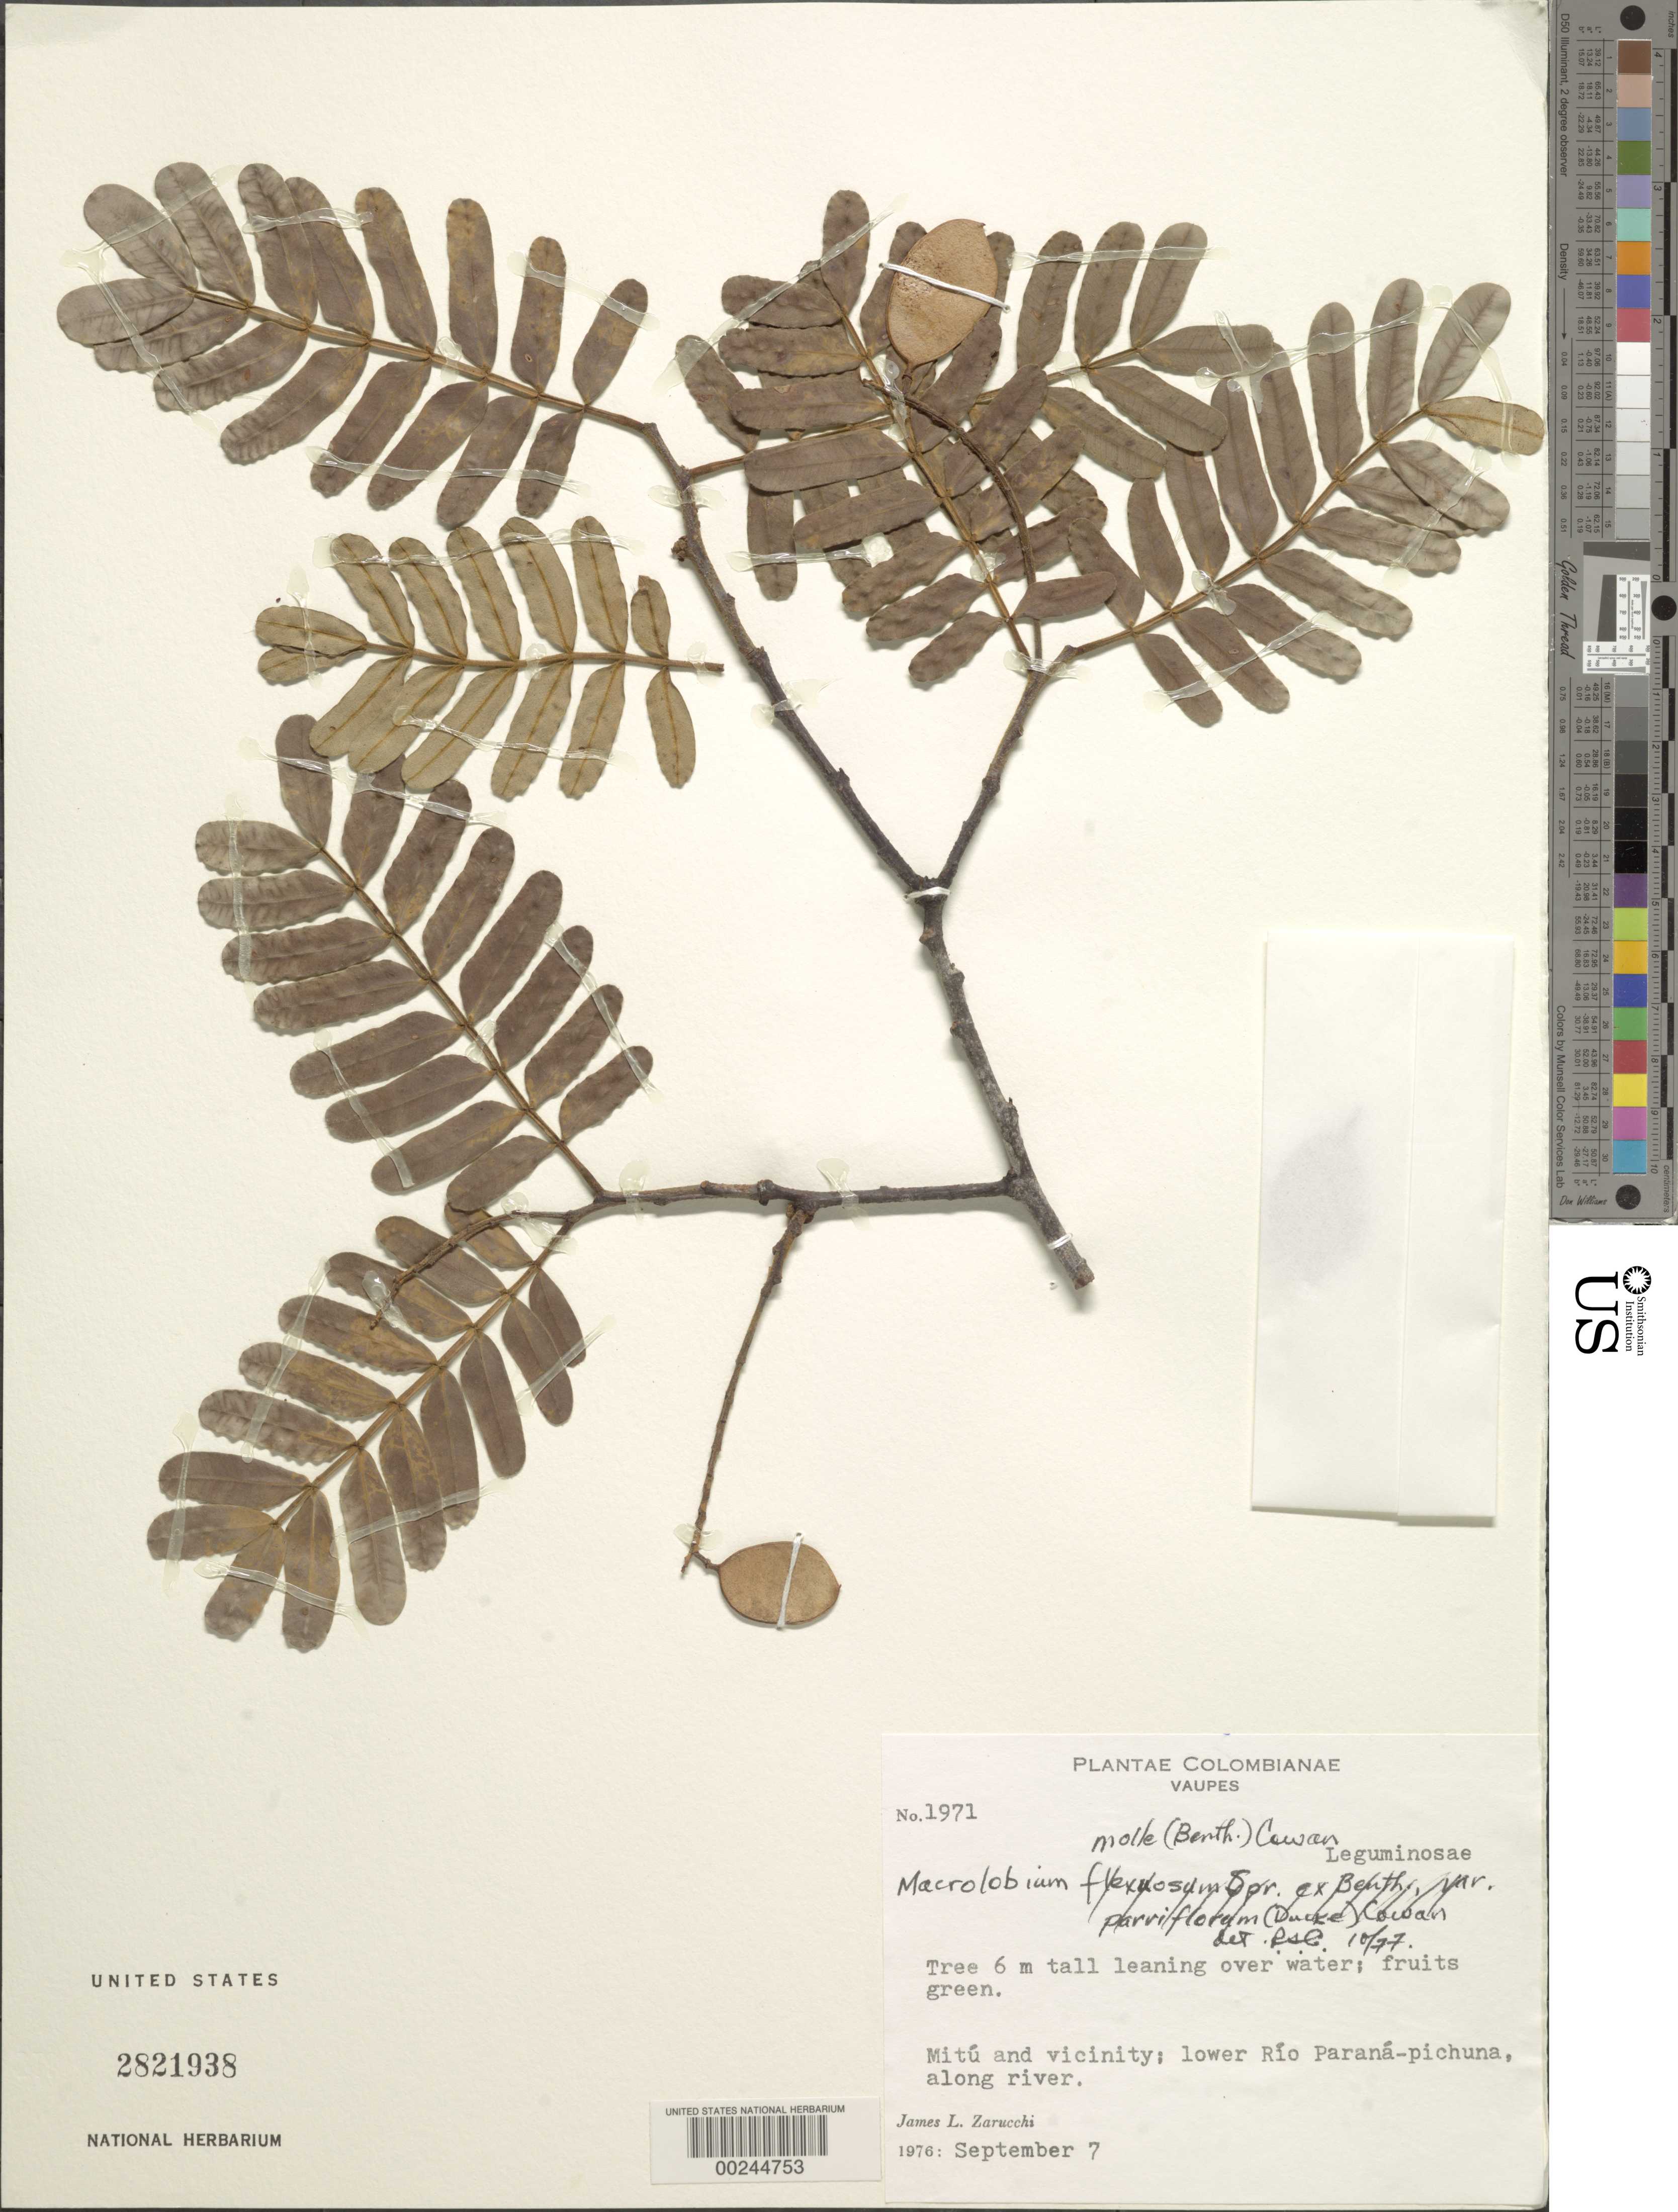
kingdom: Plantae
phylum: Tracheophyta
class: Magnoliopsida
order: Fabales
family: Fabaceae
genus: Macrolobium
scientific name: Macrolobium molle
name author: (Benth.) R.S. Cowan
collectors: J. L. Zarucchi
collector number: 1971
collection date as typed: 07 Sep 1976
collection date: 1976-09-07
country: Colombia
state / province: Vaupés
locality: Mitu and vicinity; lower Rio Parana-Pichuna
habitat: Along river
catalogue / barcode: US 2821938